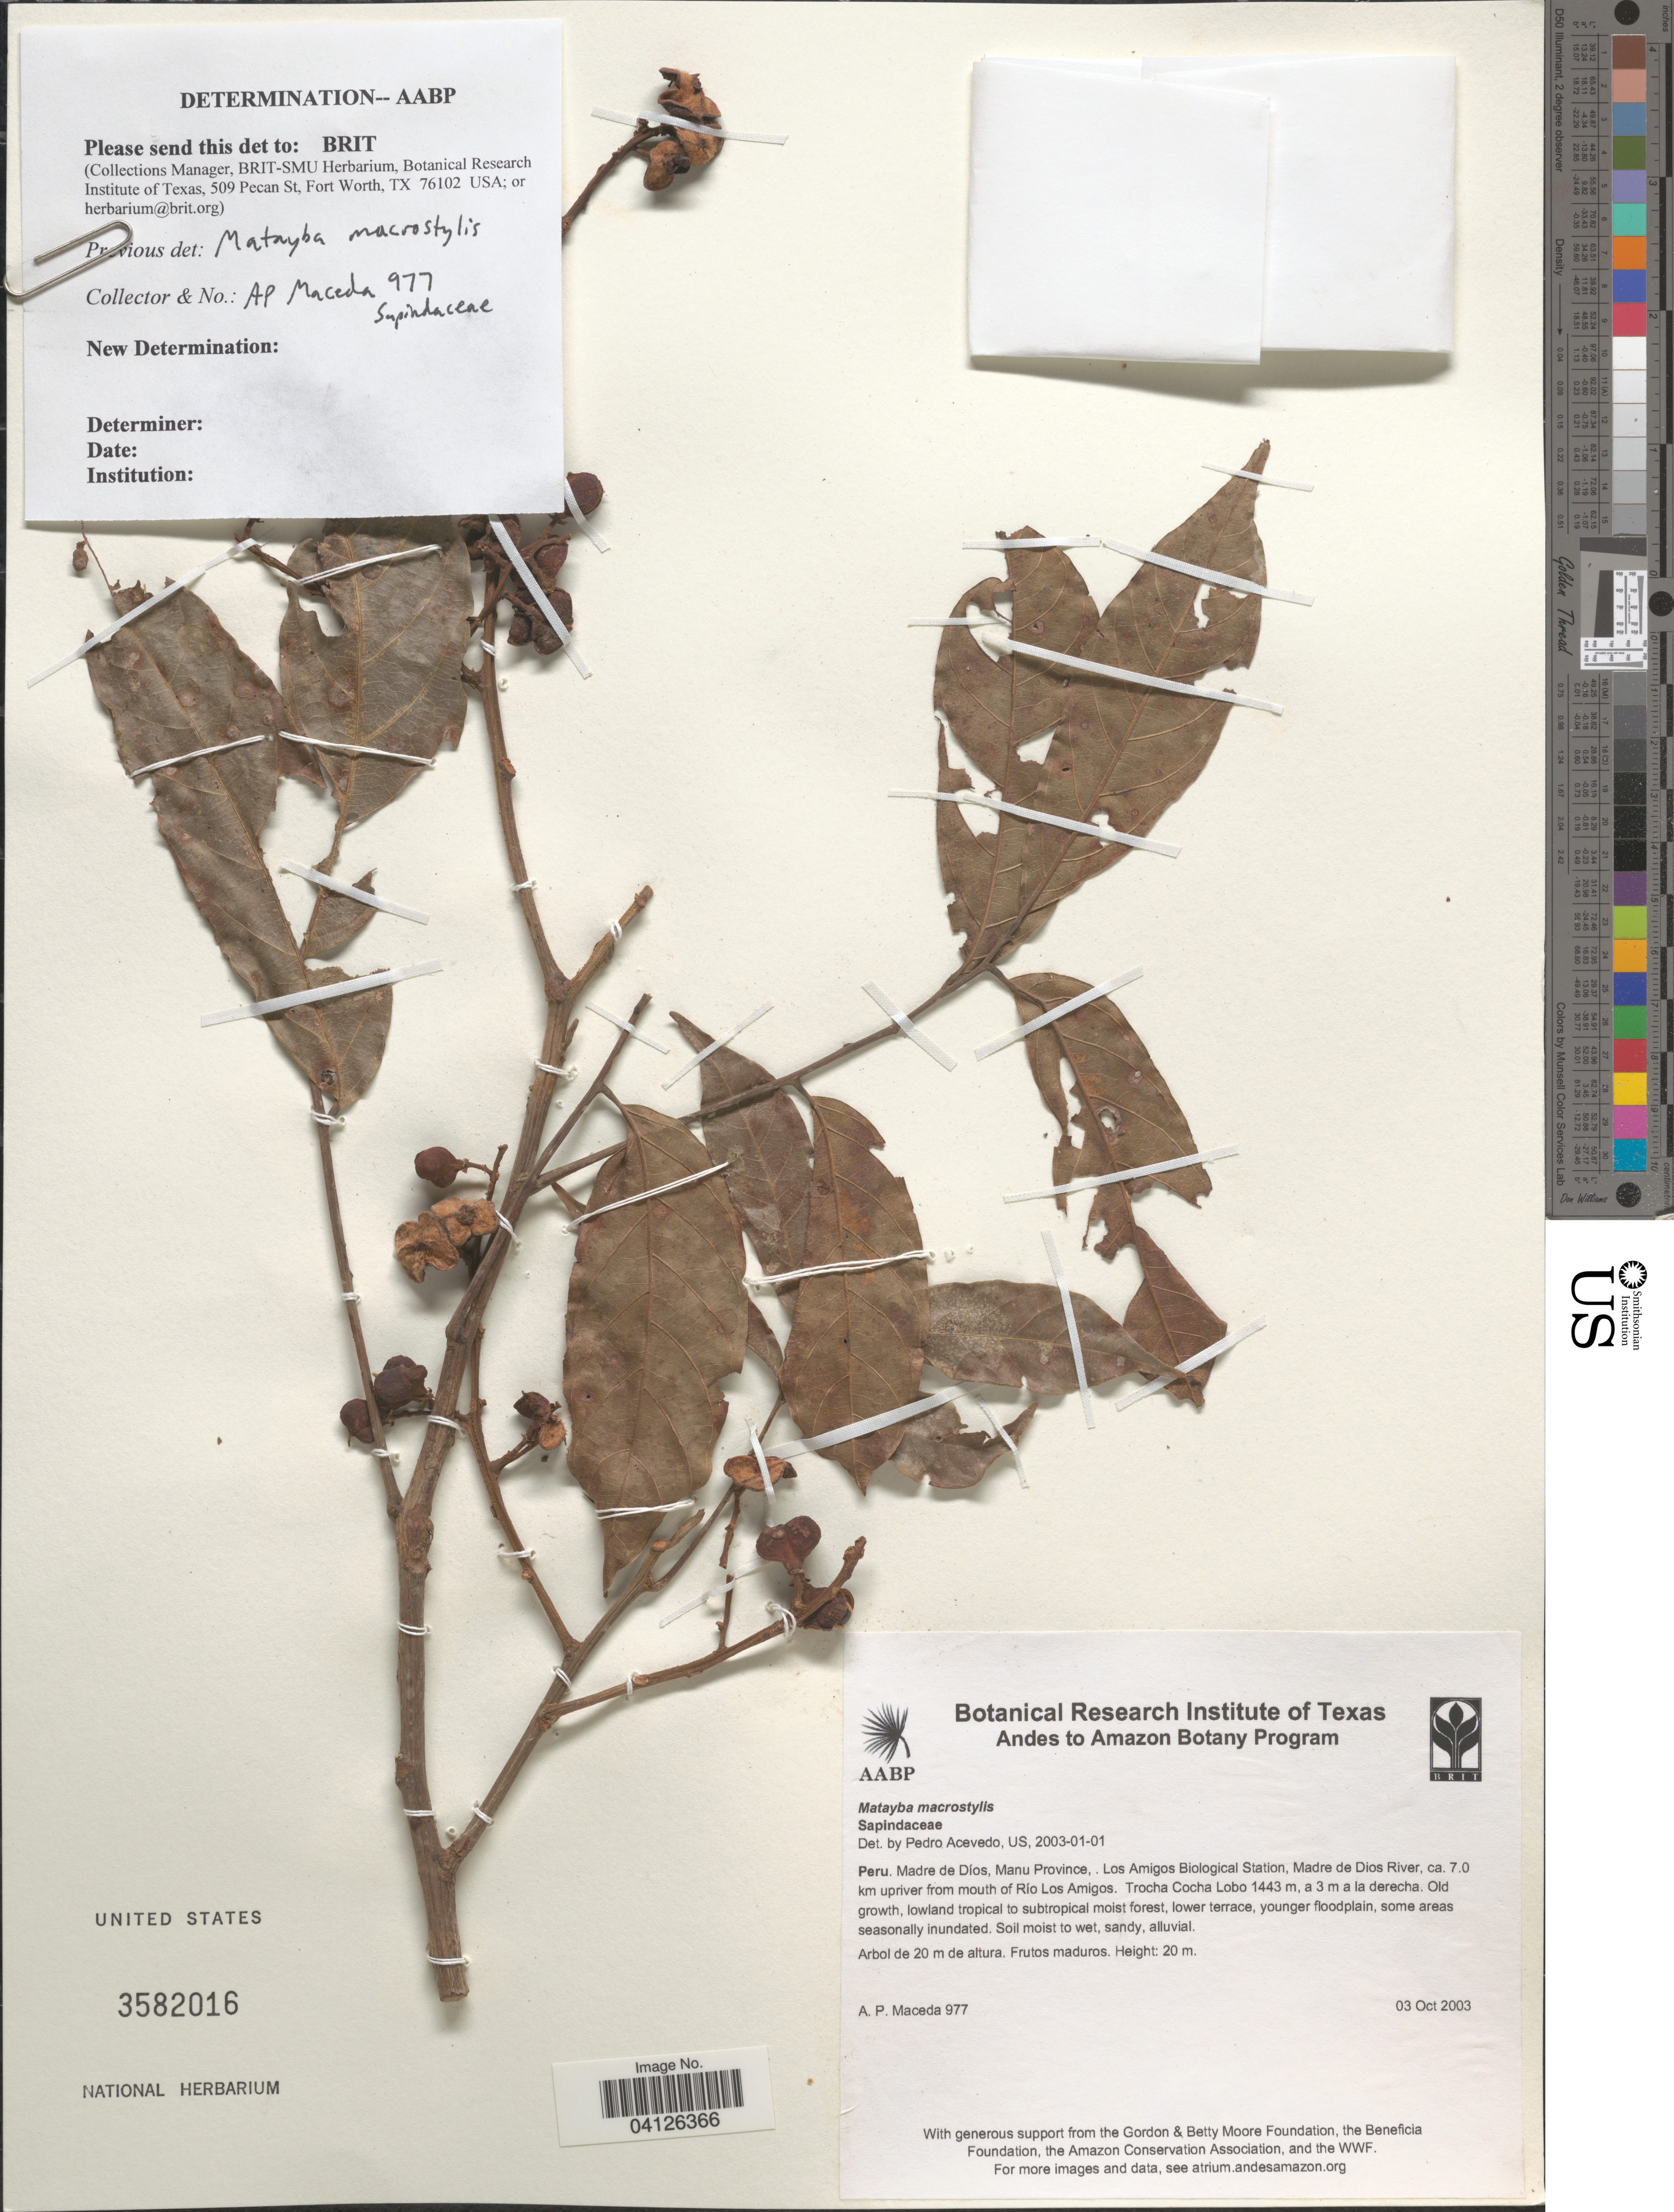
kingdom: Plantae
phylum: Tracheophyta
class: Magnoliopsida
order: Sapindales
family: Sapindaceae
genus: Cupania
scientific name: Cupania macrostylis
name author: (Radlk.) Acev.-Rodr.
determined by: Acevedo-Rodriguez, P., (US), Smithsonian Institution - National Museum of Natural History (UNITED STATES)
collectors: A. Maceda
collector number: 977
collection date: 2003-10-03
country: Peru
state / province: Madre de Dios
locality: Manu Province, . Los Amigos Biological Station, Madre de Dios River, ca. 7.0 km upriver from mouth of Río Los Amigos. Trocha Cocha Lobo, a 3 m a la derecha.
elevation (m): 1443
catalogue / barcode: US 3582016